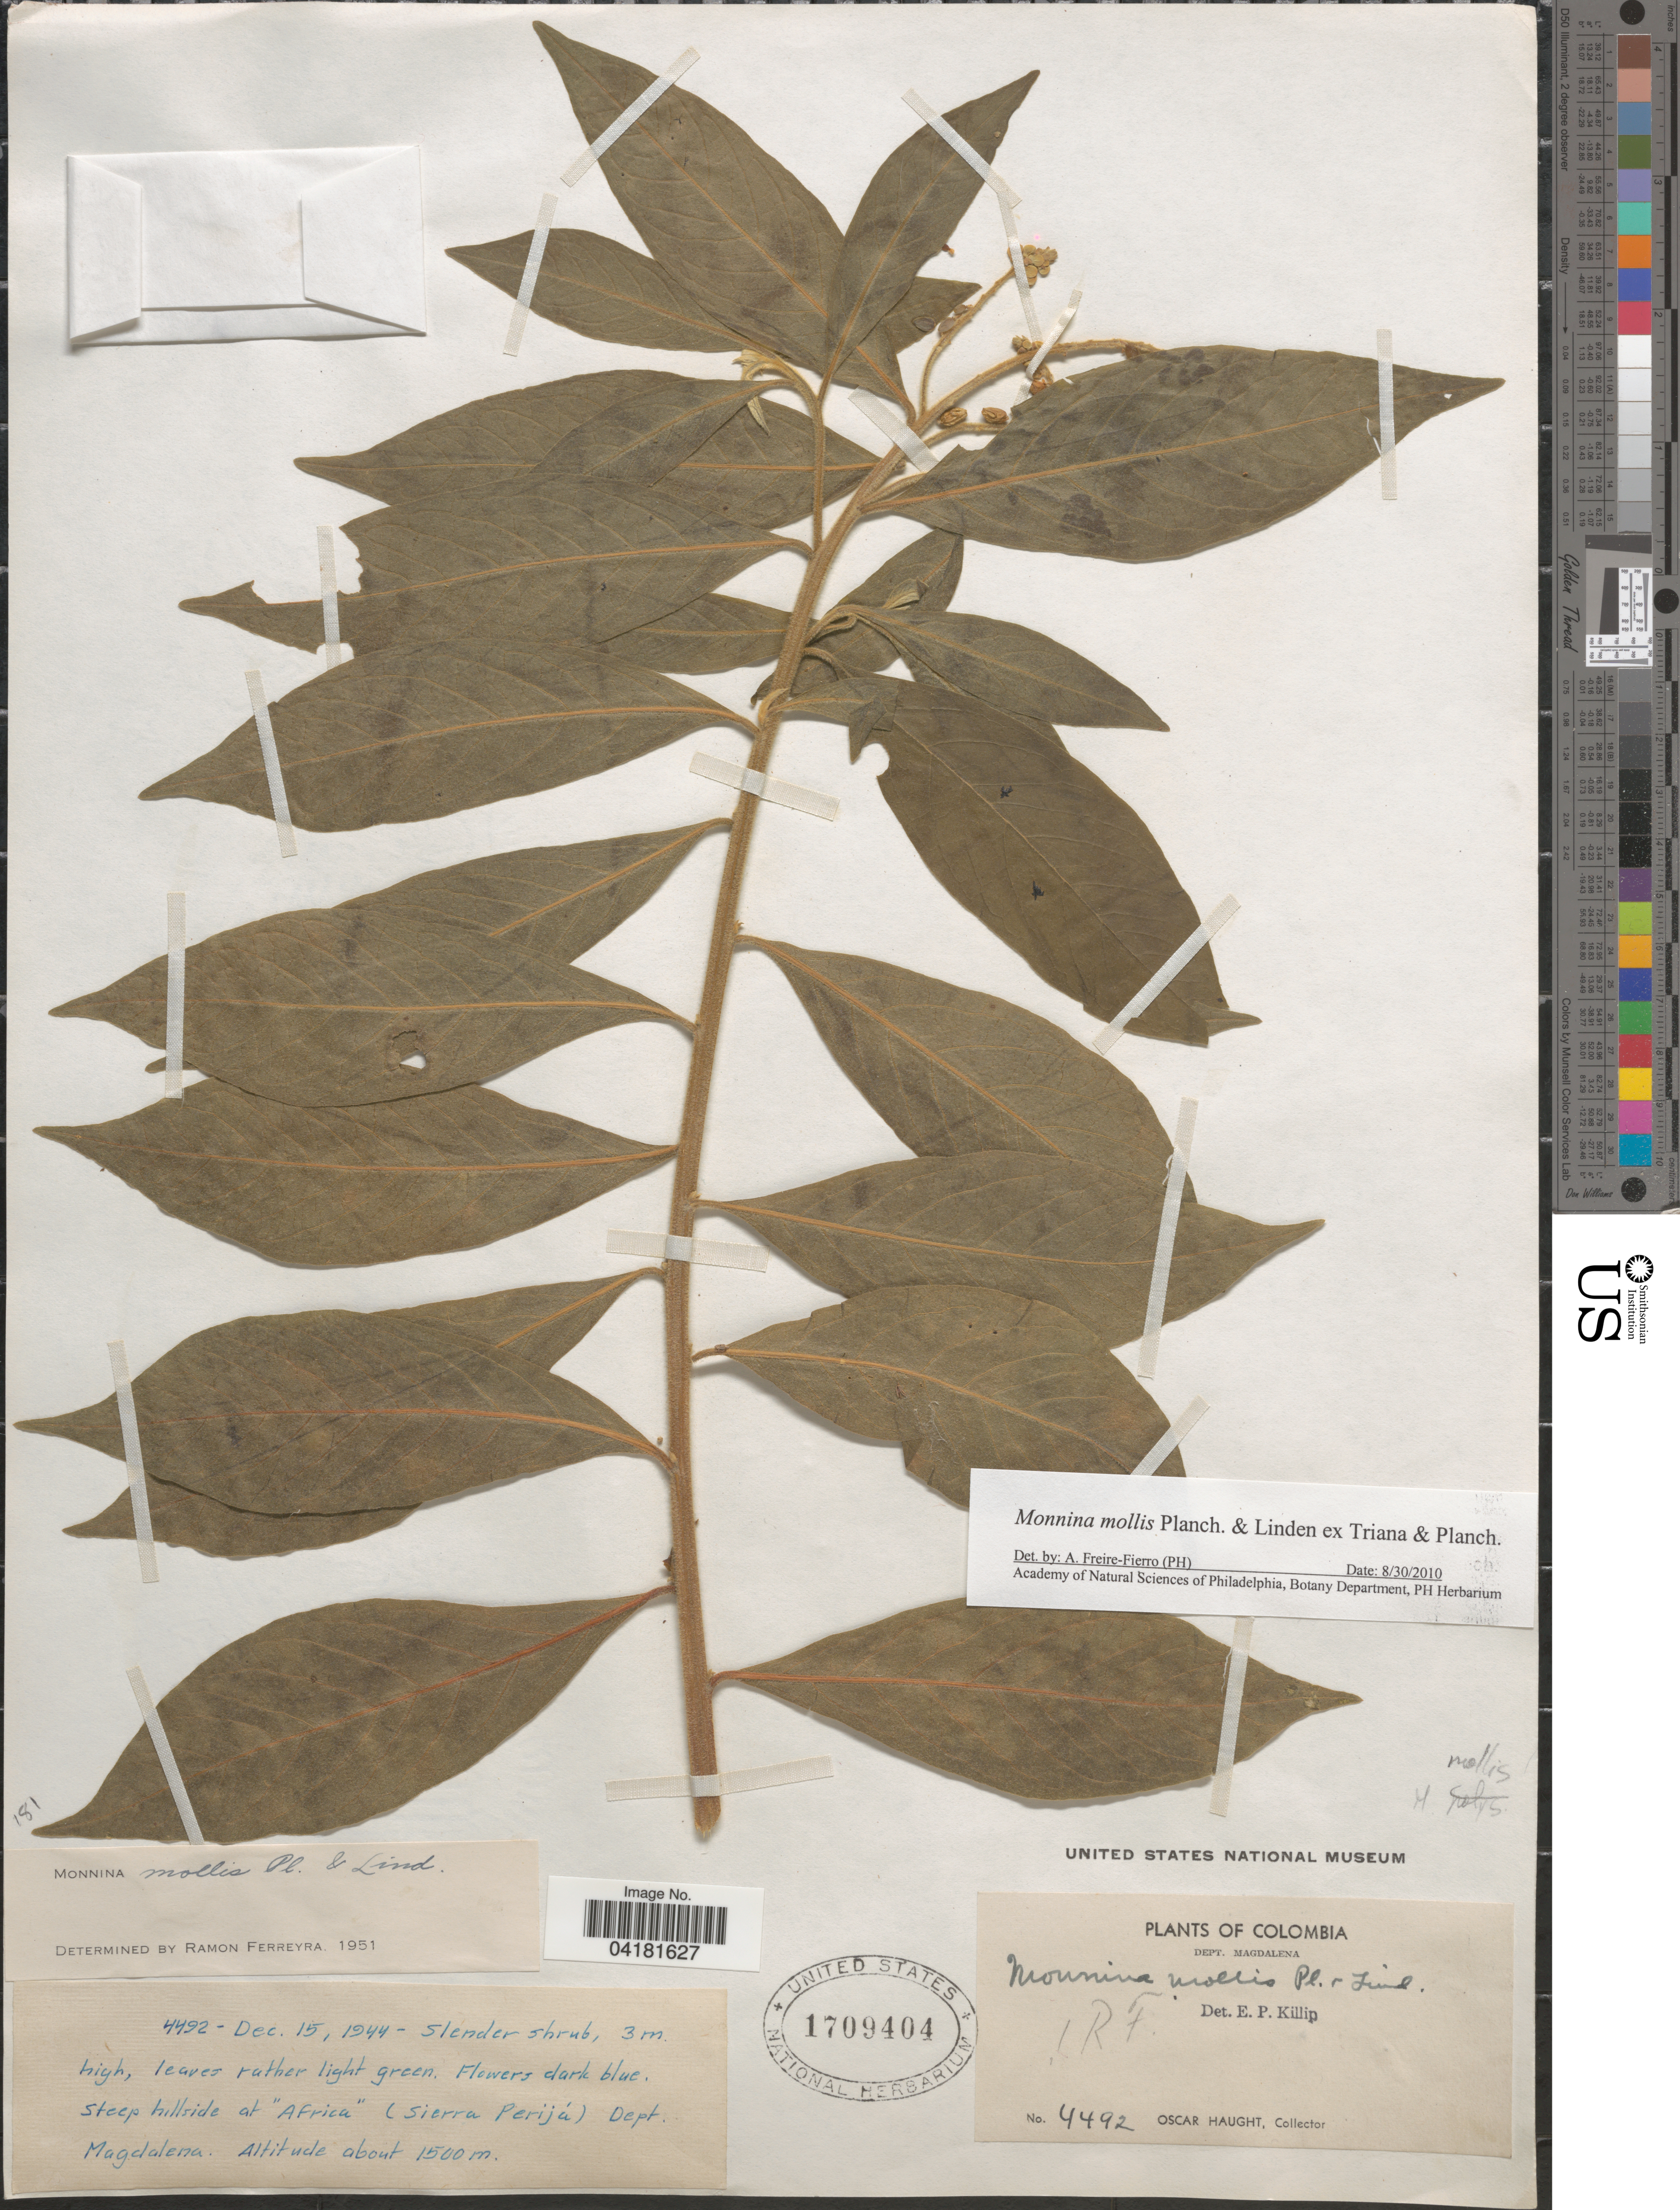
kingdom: Plantae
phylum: Tracheophyta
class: Magnoliopsida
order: Fabales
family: Polygalaceae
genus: Monnina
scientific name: Monnina mollis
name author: Planch. & Linden in Triana & Planch.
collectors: O. L. Haught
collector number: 4492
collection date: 1944-12-15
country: Colombia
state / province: Magdalena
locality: Steep hillside at "Africa" (Sierra Perijá) Dept. Magdalena.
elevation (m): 1500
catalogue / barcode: US 1709404